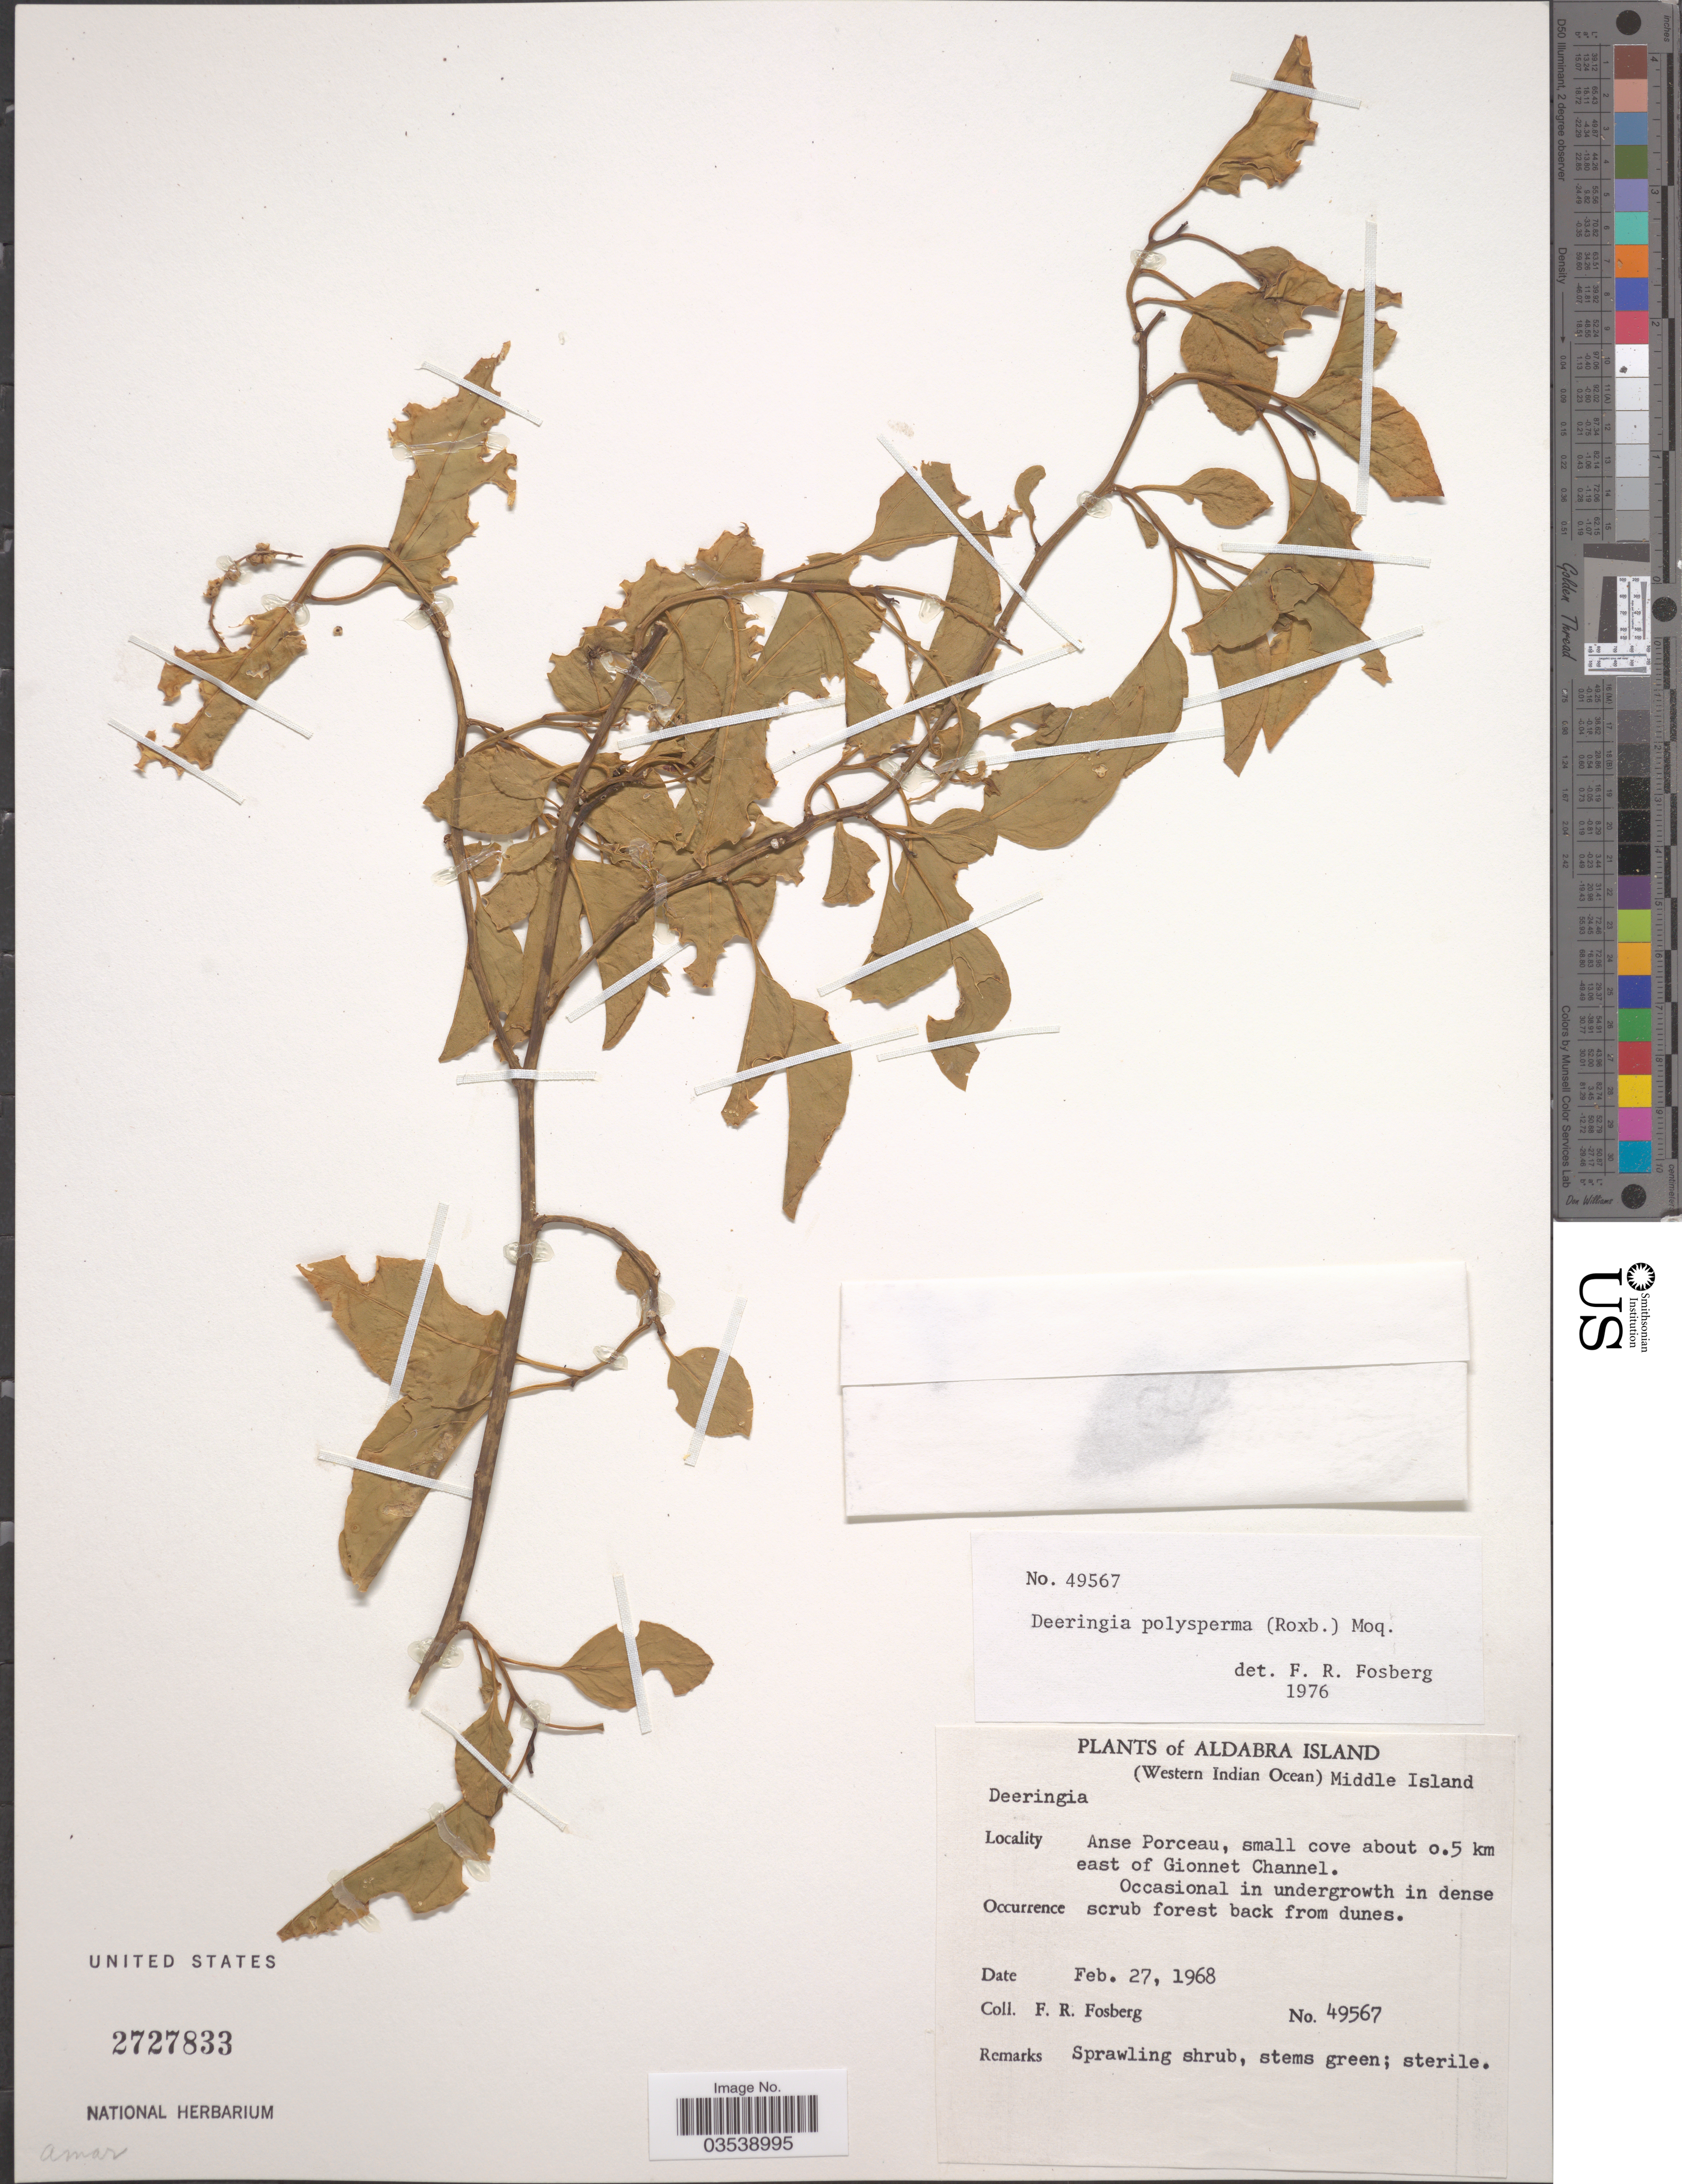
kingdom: Plantae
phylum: Tracheophyta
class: Magnoliopsida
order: Caryophyllales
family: Amaranthaceae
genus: Deeringia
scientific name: Deeringia polysperma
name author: (Roxb.) Moq.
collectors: F. R. Fosberg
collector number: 49567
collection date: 1968-02-27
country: Seychelles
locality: Aldabra Island (Western Indian Ocean) Middle Island. Anse Porceau, small cove about 0.5 km east of Gionnet Channel.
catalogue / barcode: US 2727833